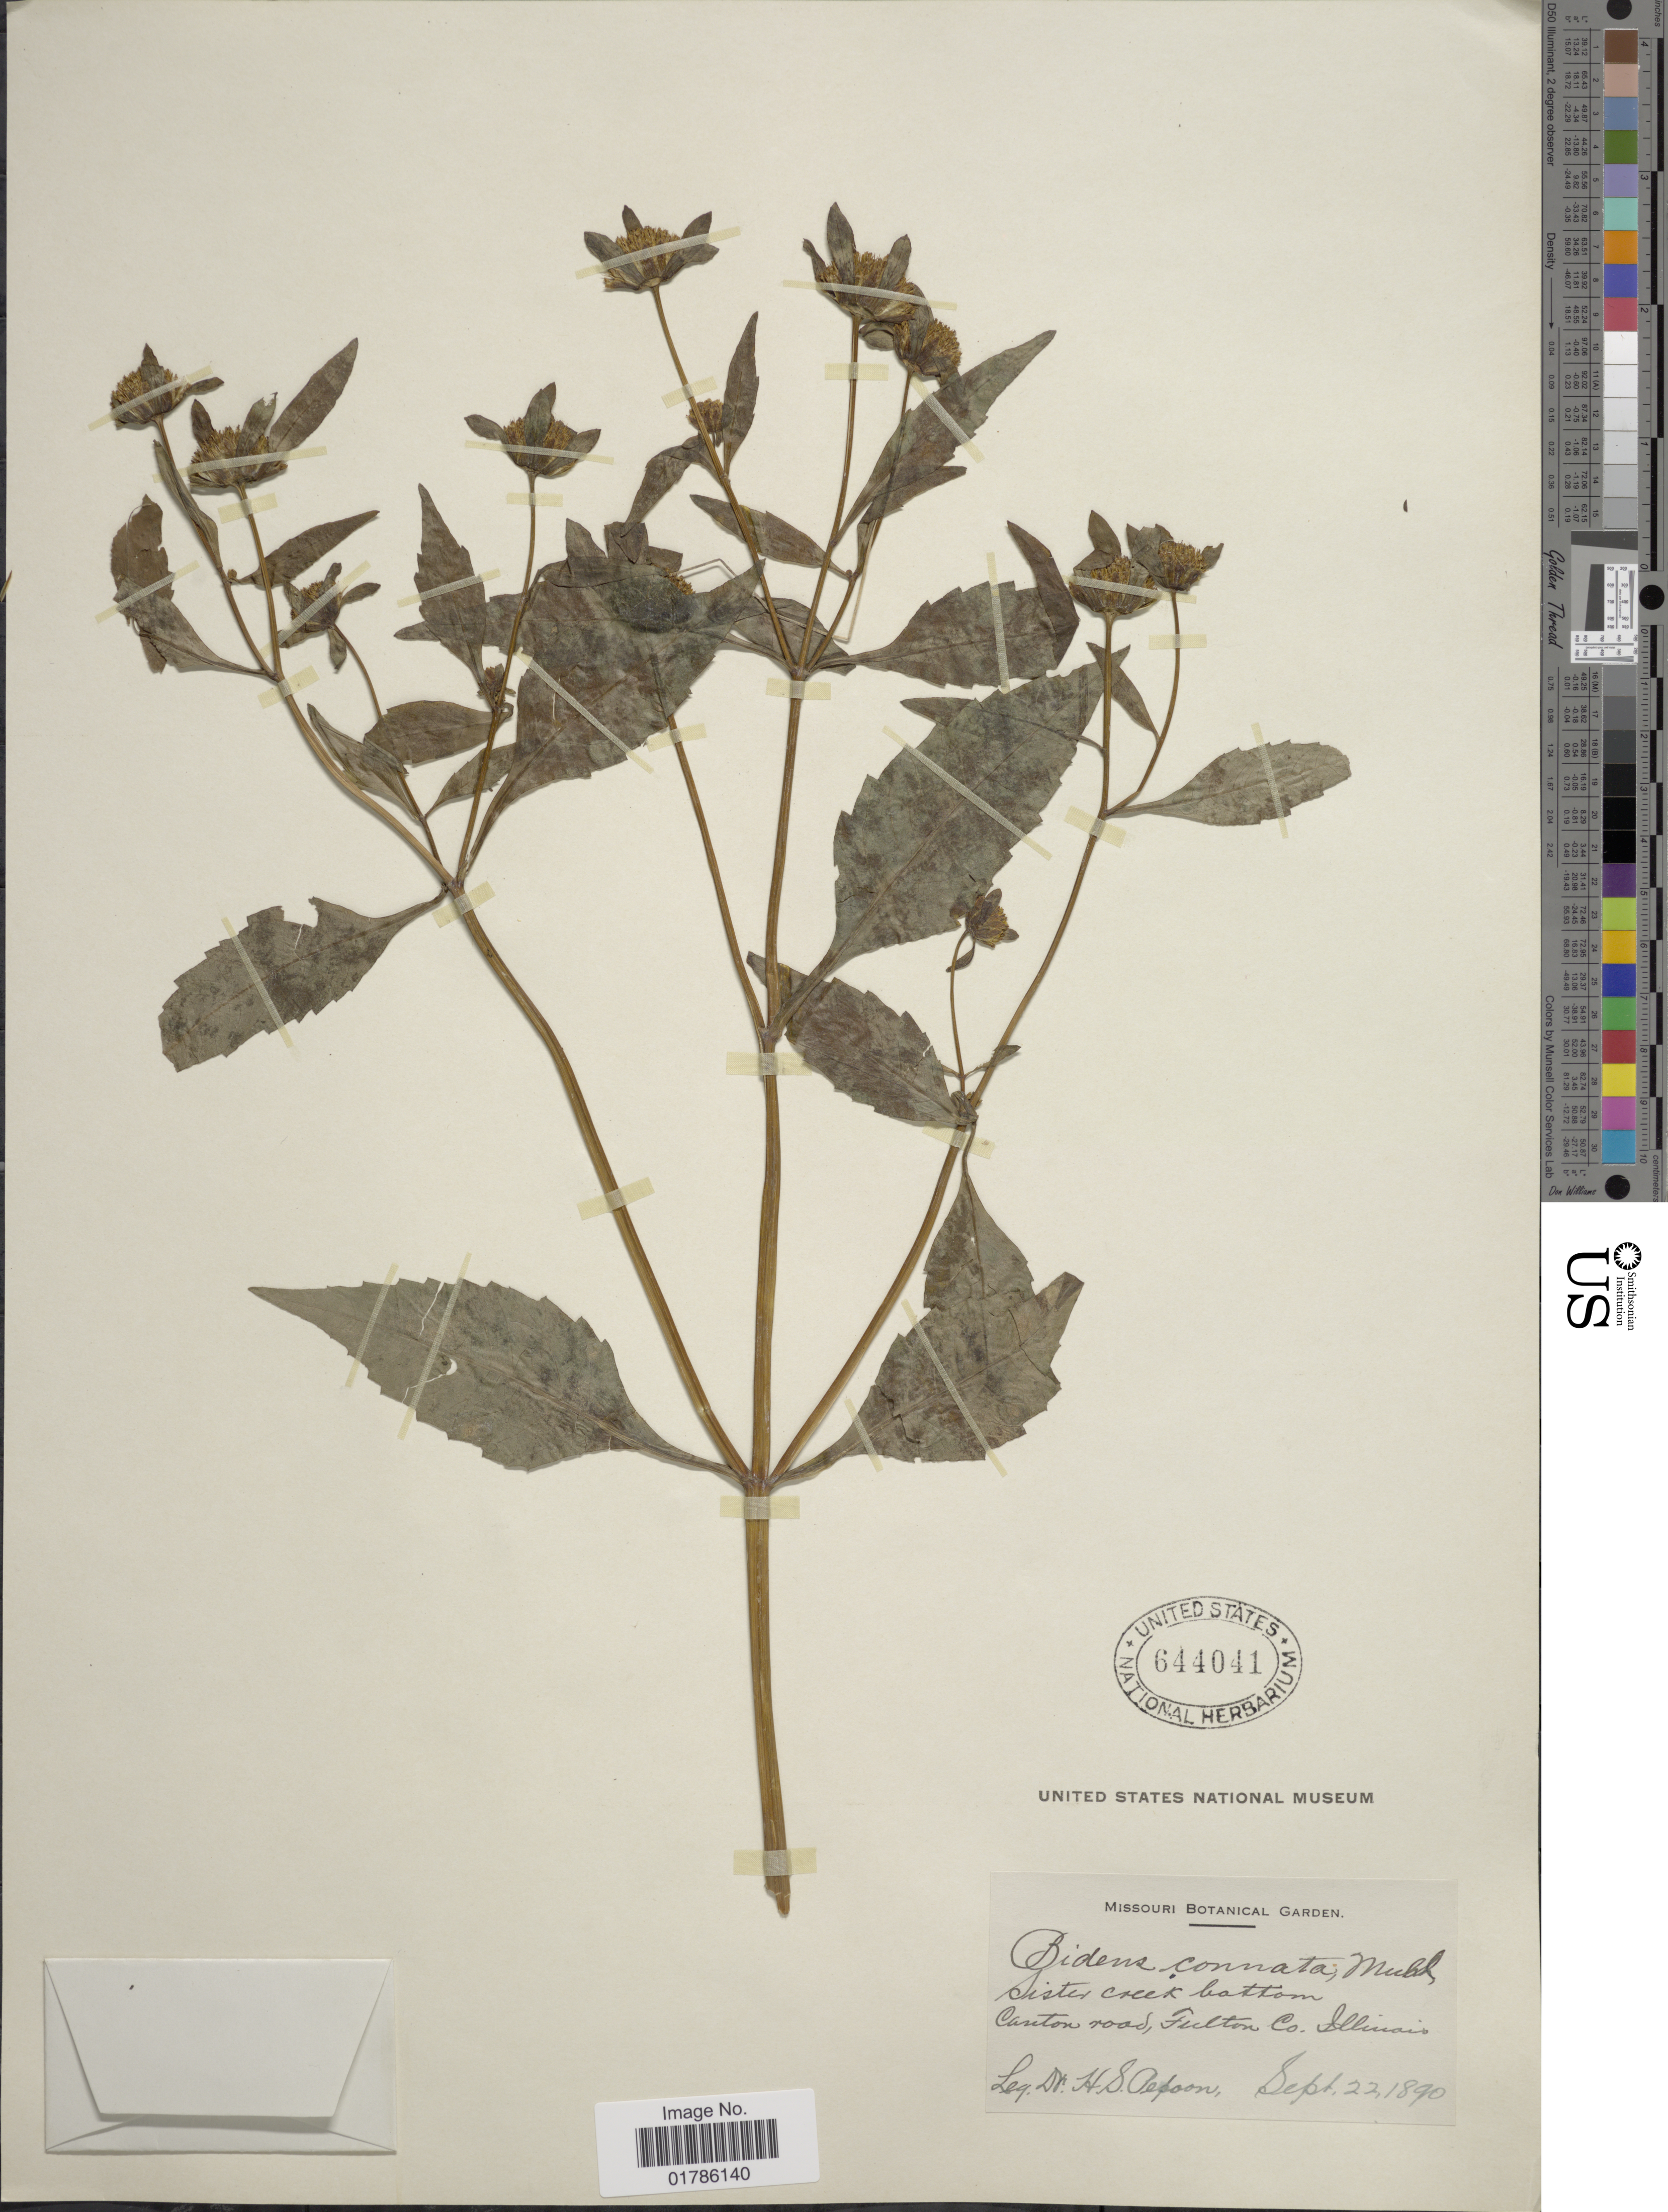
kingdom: Plantae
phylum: Tracheophyta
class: Magnoliopsida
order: Asterales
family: Asteraceae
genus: Bidens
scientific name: Bidens connata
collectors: H. Pepoon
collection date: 1890-09-22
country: United States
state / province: Illinois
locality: Sister Creek bottom, Canton road, Fulton Co.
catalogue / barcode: US 644041